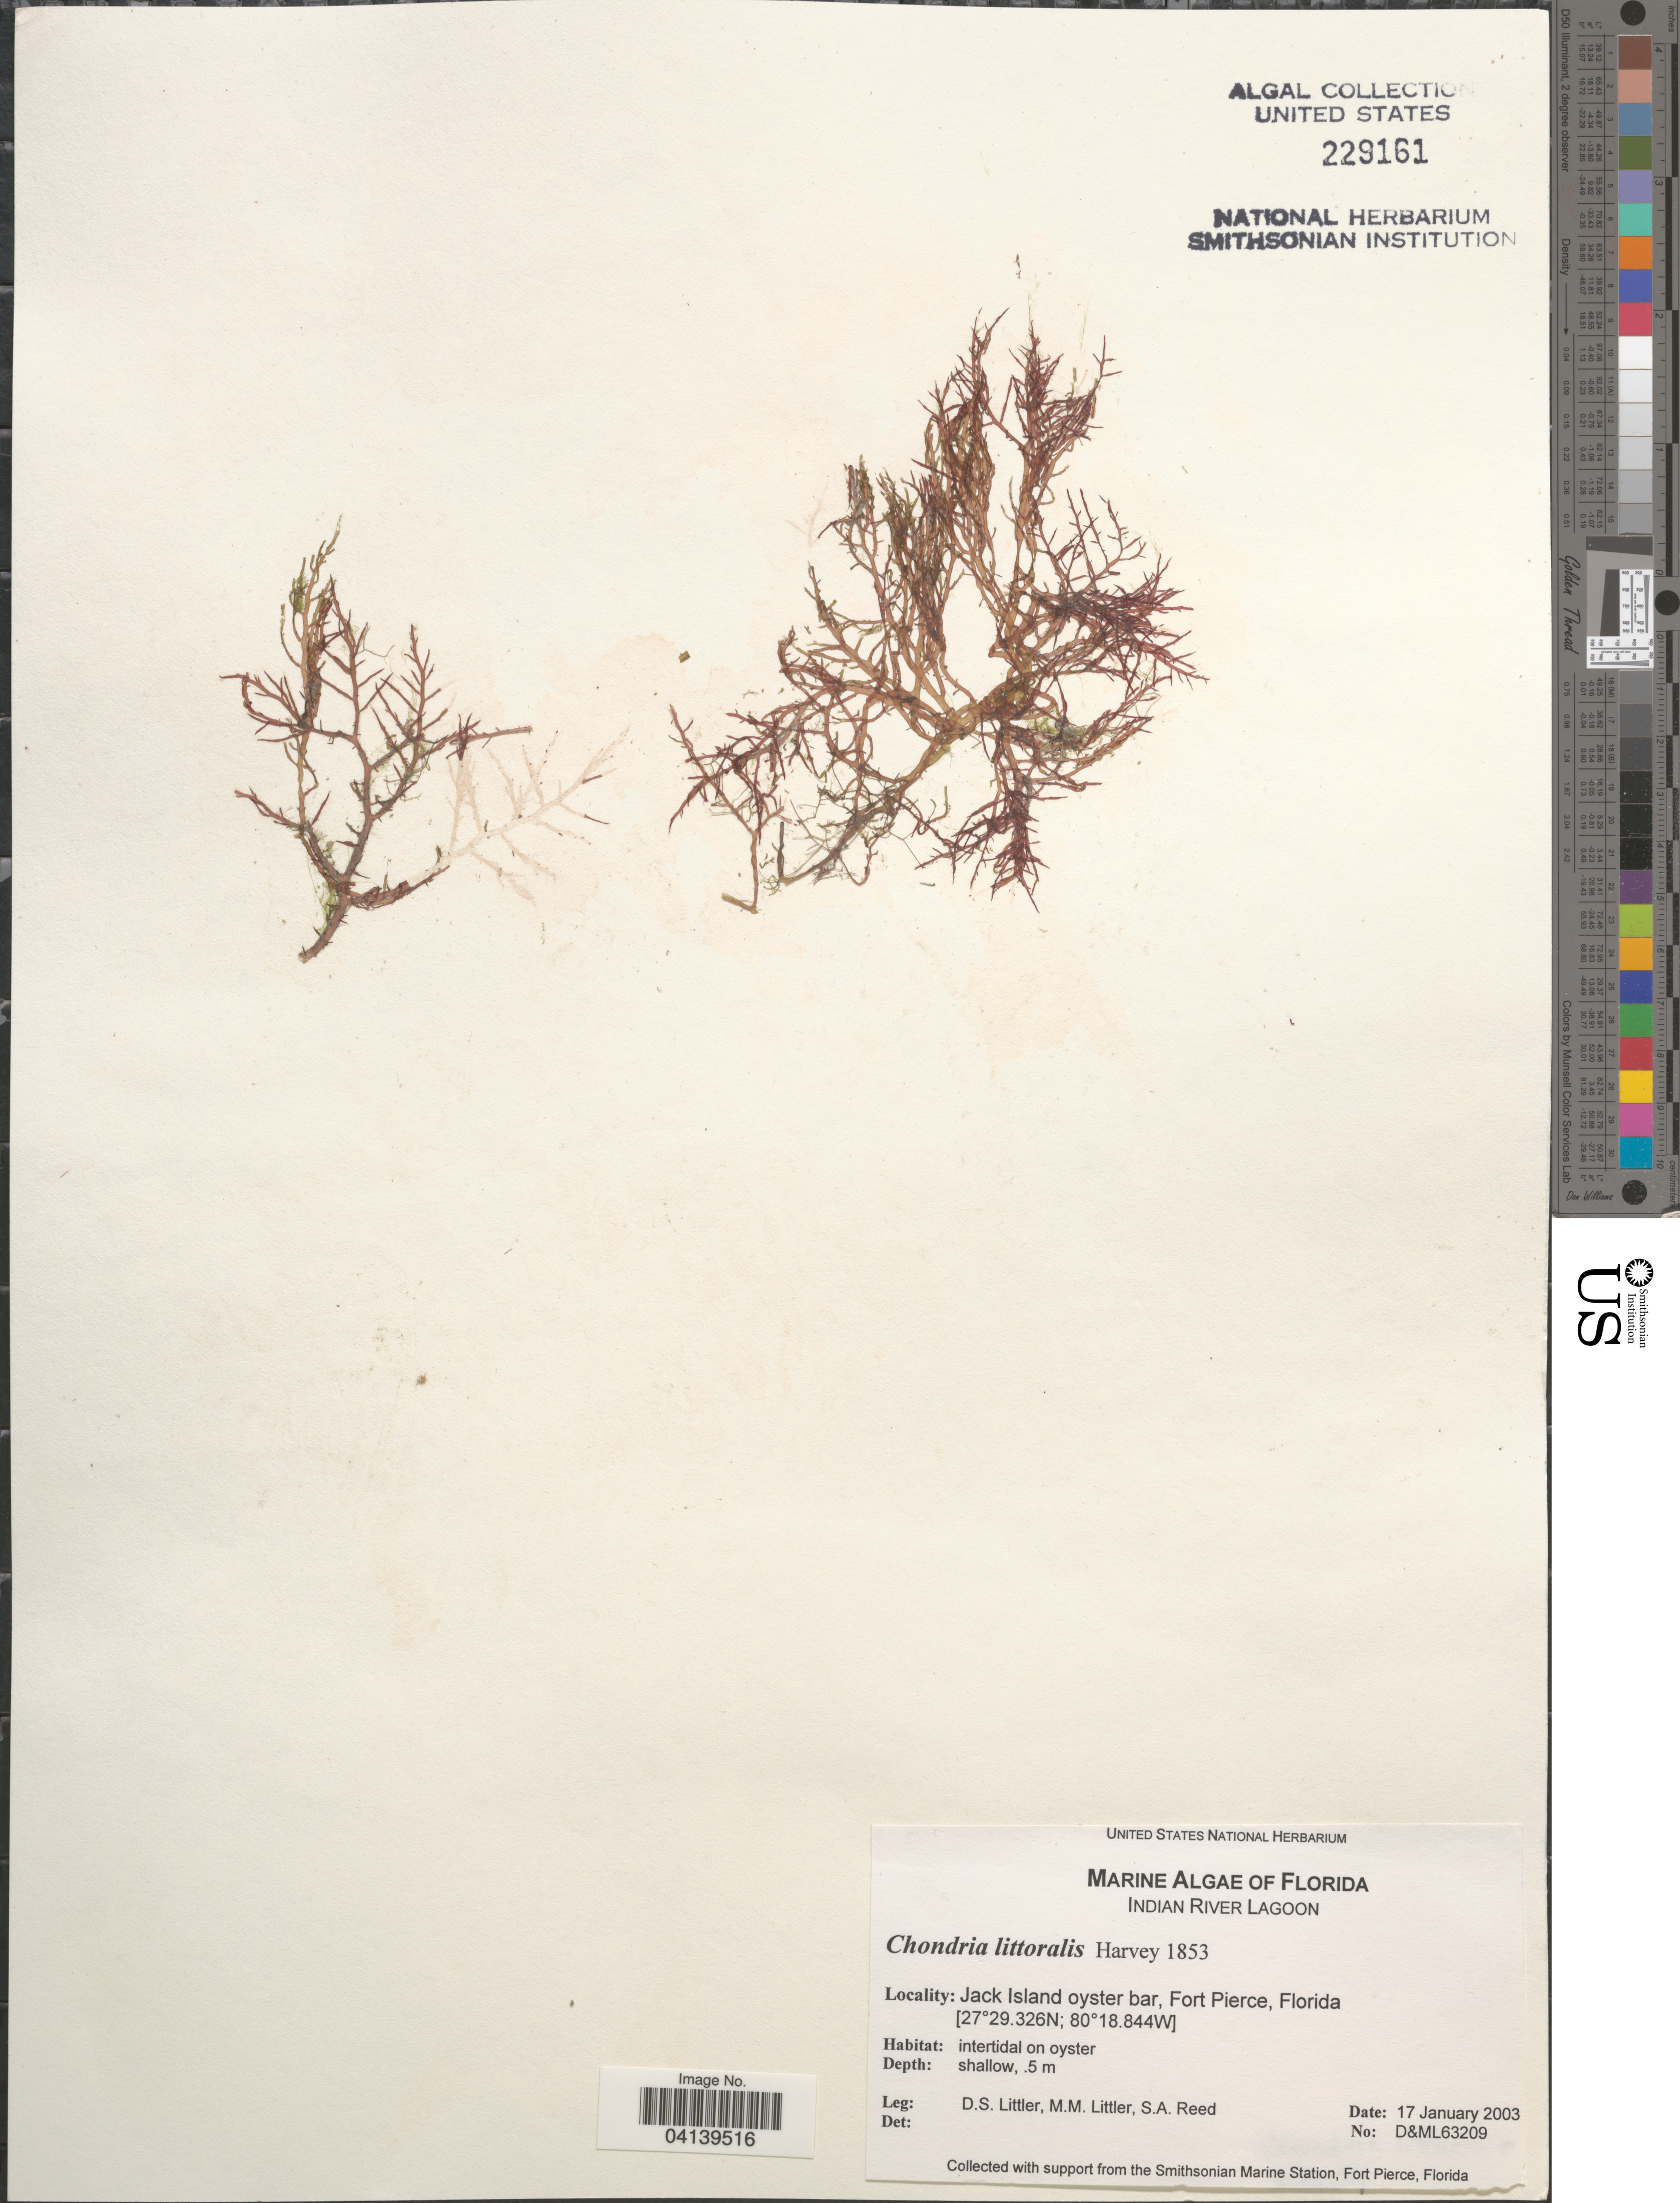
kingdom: Plantae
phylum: Rhodophyta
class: Florideophyceae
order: Ceramiales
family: Rhodomelaceae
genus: Chondria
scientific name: Chondria littoralis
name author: Harv.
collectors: D. S. Littler & S. Reed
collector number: D&ML63209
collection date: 2003-01-17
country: United States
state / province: Florida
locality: Indian River Lagoon. Jack Island oyster bar, Fort Pierce.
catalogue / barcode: US 229161